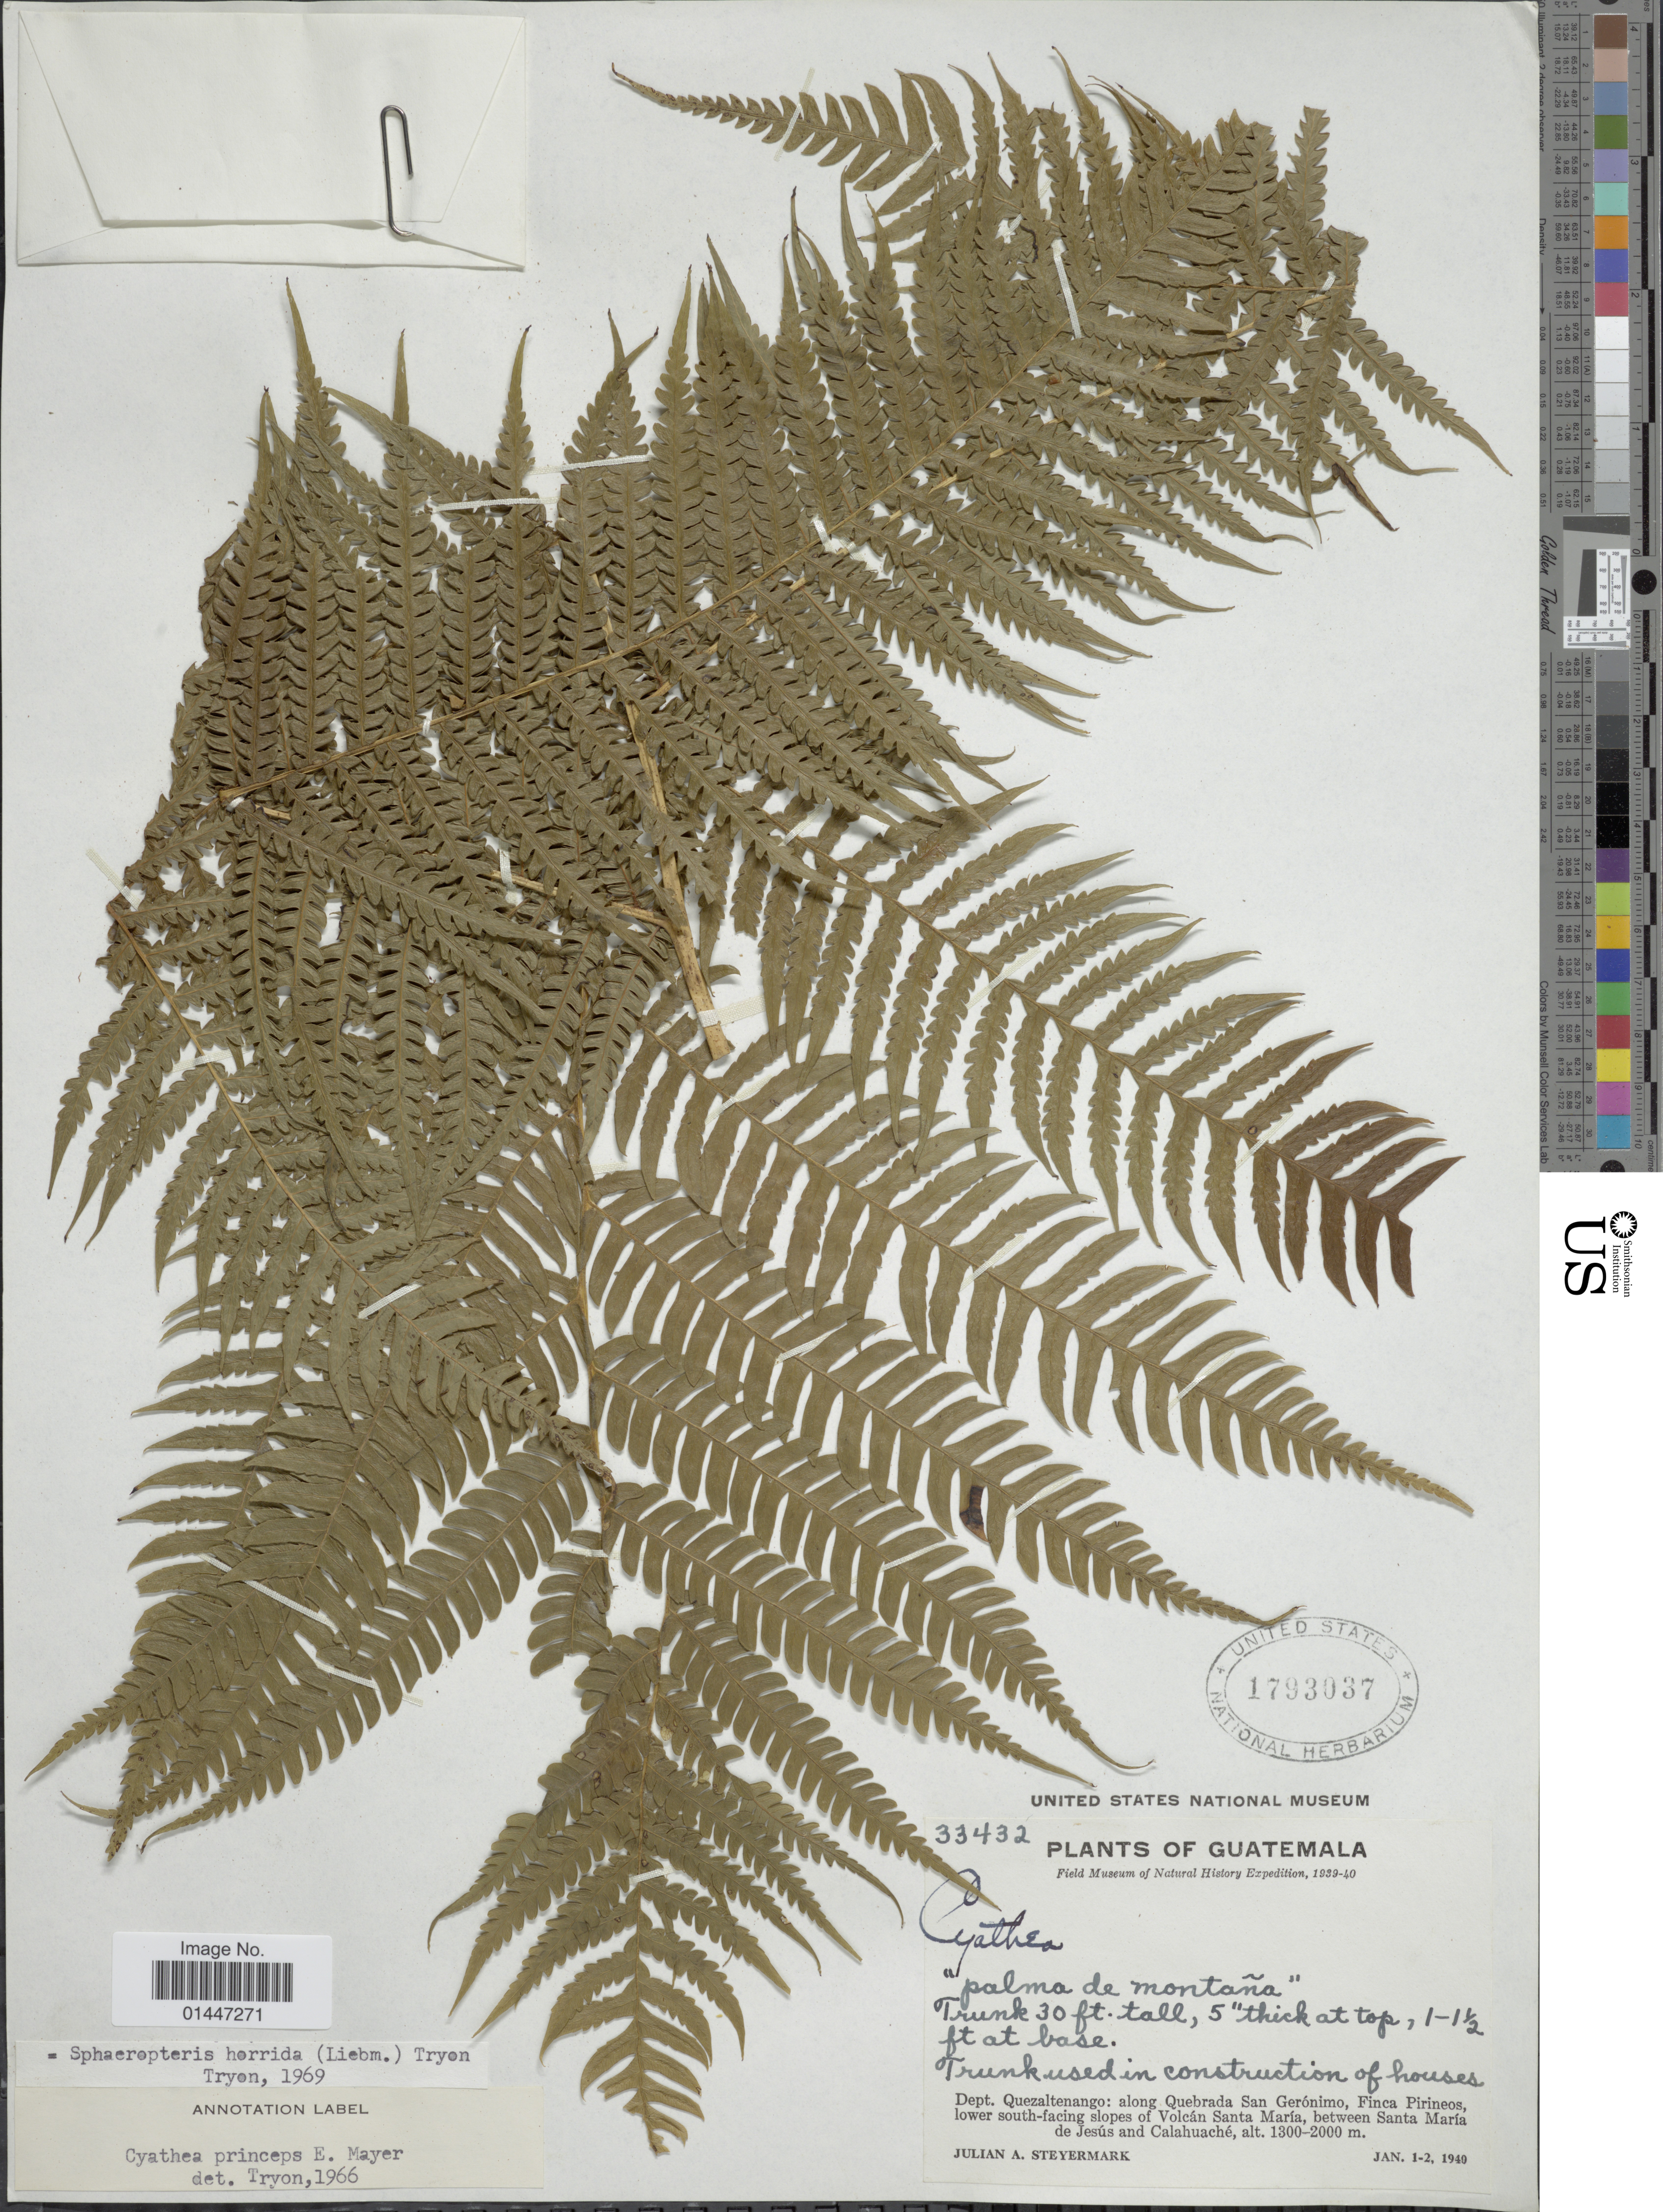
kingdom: Plantae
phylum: Tracheophyta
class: Polypodiopsida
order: Cyatheales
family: Cyatheaceae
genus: Sphaeropteris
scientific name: Sphaeropteris horrida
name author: (Liebm.) R.M. Tryon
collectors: J. Steyermark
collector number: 33432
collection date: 1940-01-01/1940-01-02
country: Guatemala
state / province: Quetzaltenango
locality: Dept. Quezaltenango: along Quebrada San Geronimo, Finca Pirineos, lower south- facing slopes of Volcan Santa Maris, between Santa Maria de Jesus and Calahuache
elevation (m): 1300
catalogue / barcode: US 1793037